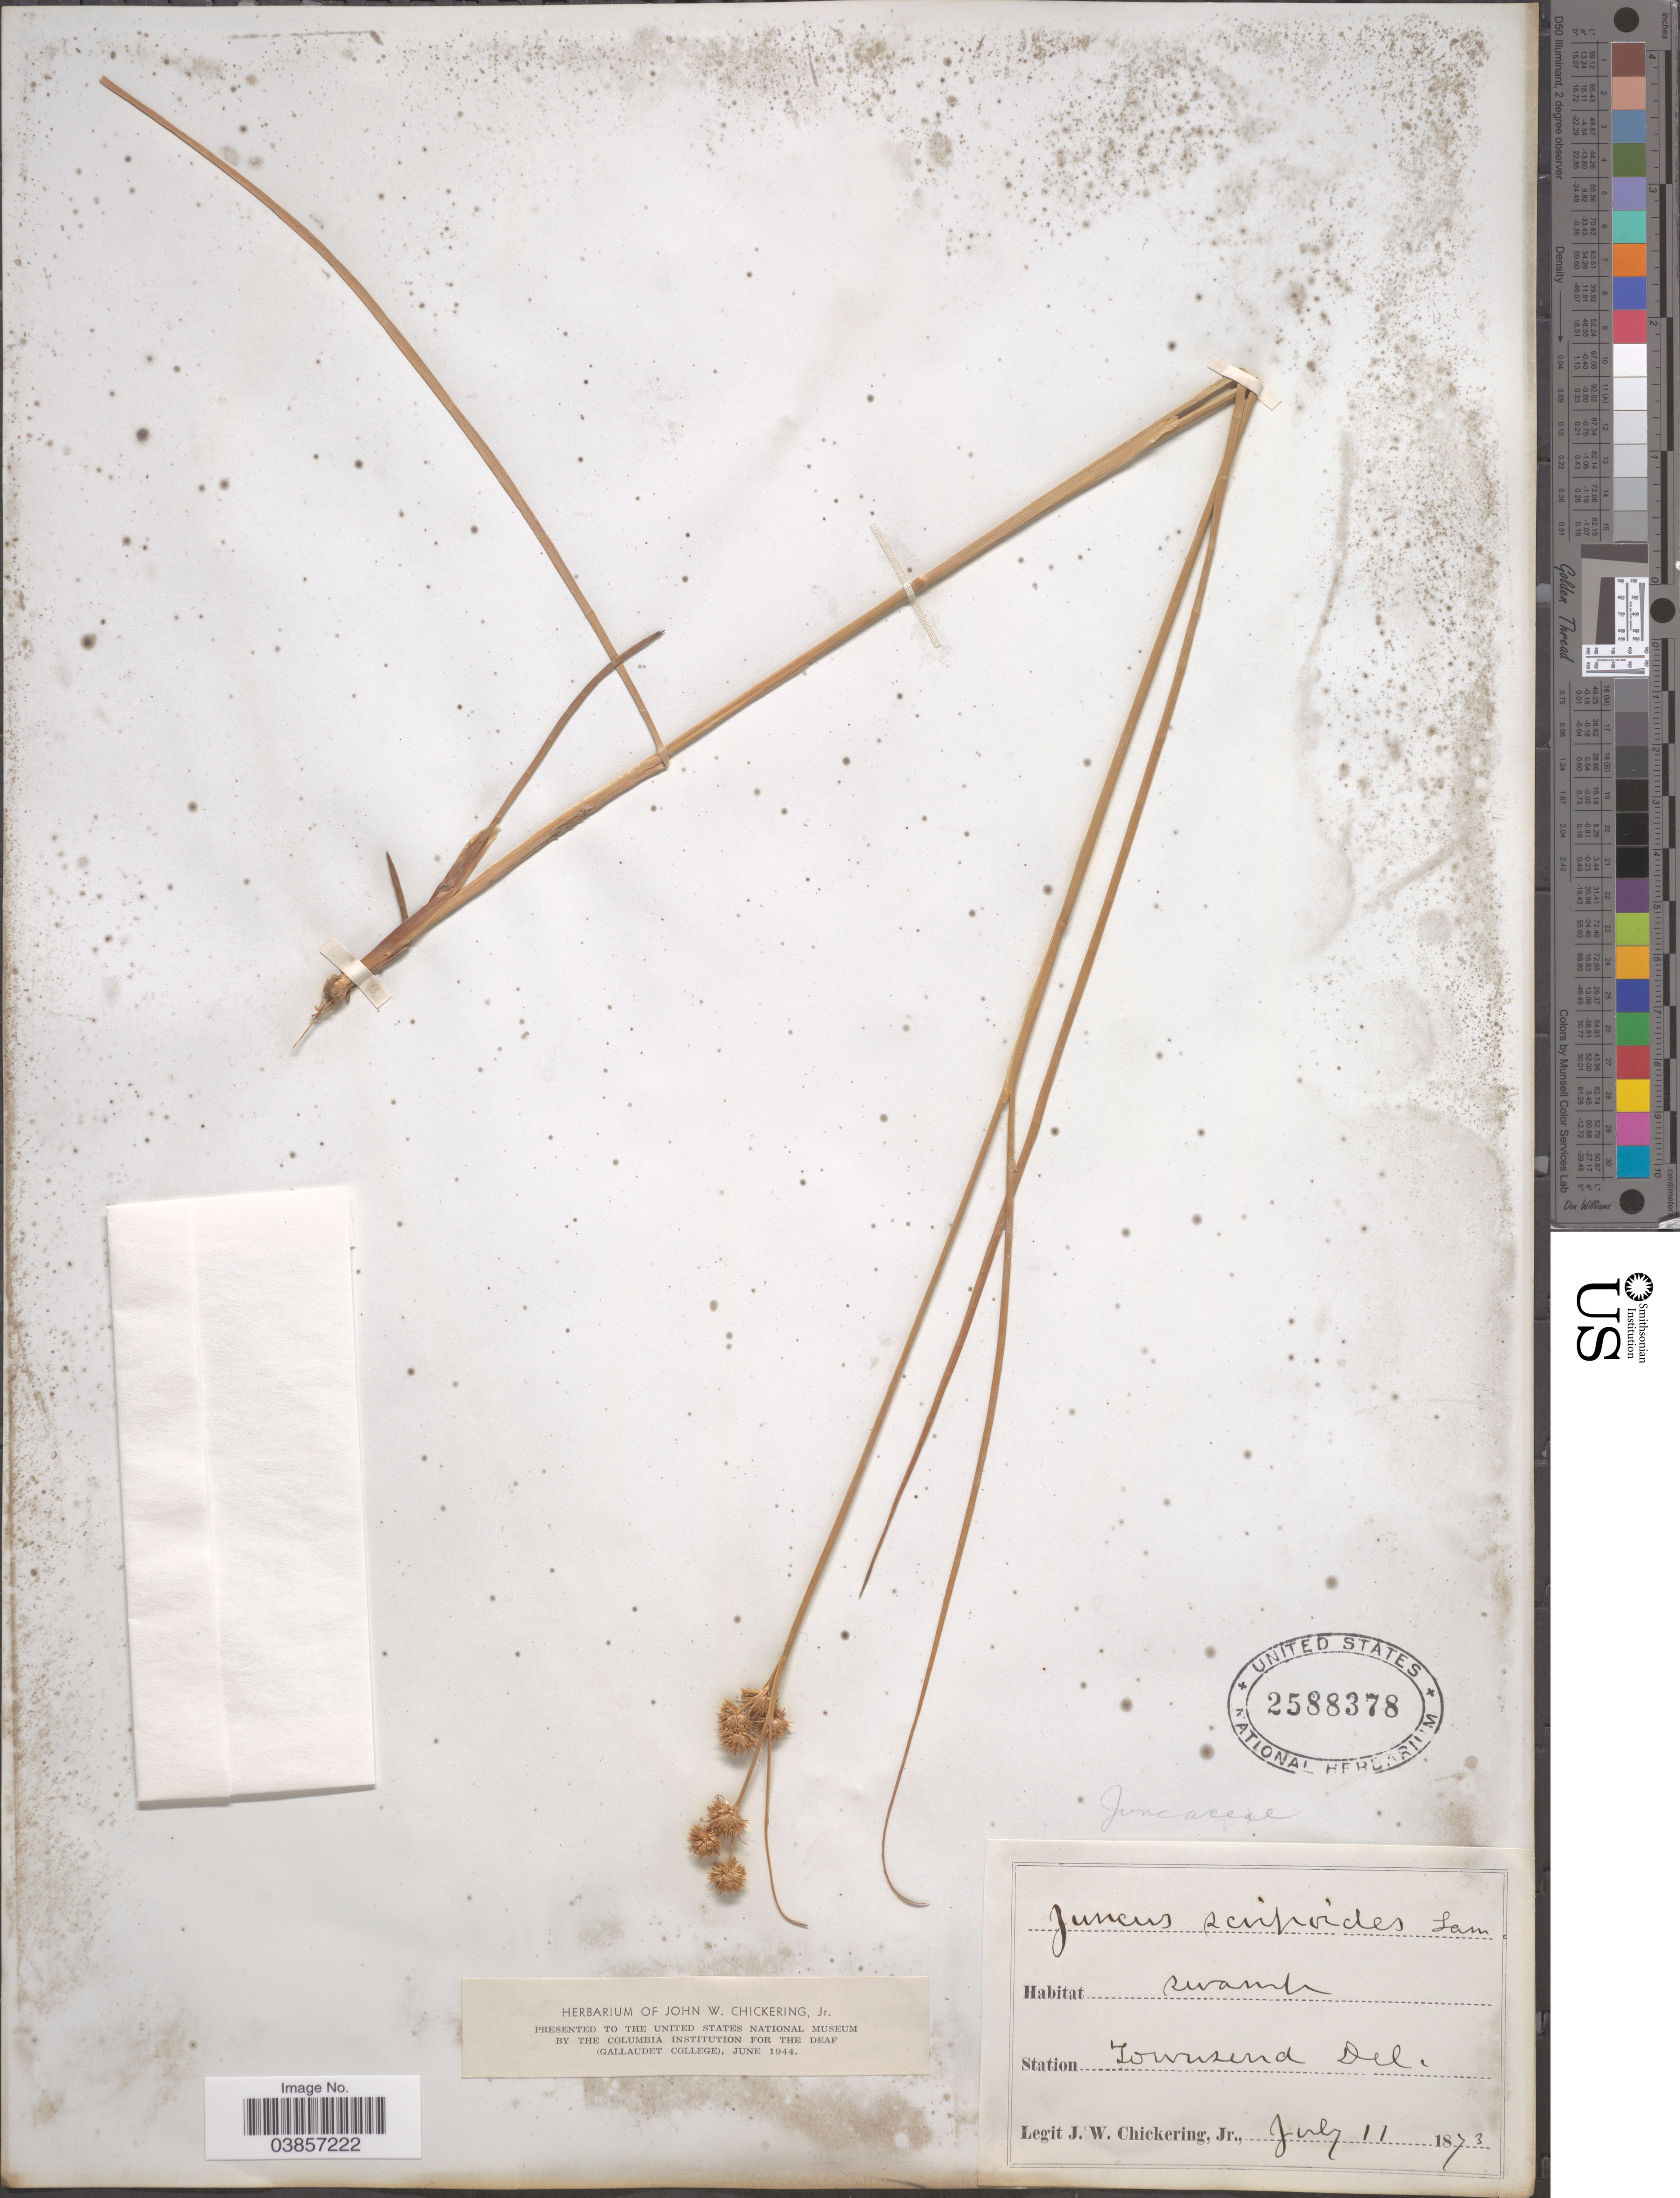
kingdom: Plantae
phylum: Tracheophyta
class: Liliopsida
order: Poales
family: Juncaceae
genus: Juncus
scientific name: Juncus scirpoides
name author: Lam.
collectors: J. W. Chickering Jr.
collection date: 1873-07-11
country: United States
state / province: Delaware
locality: Townsend Del.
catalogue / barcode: US 2588378